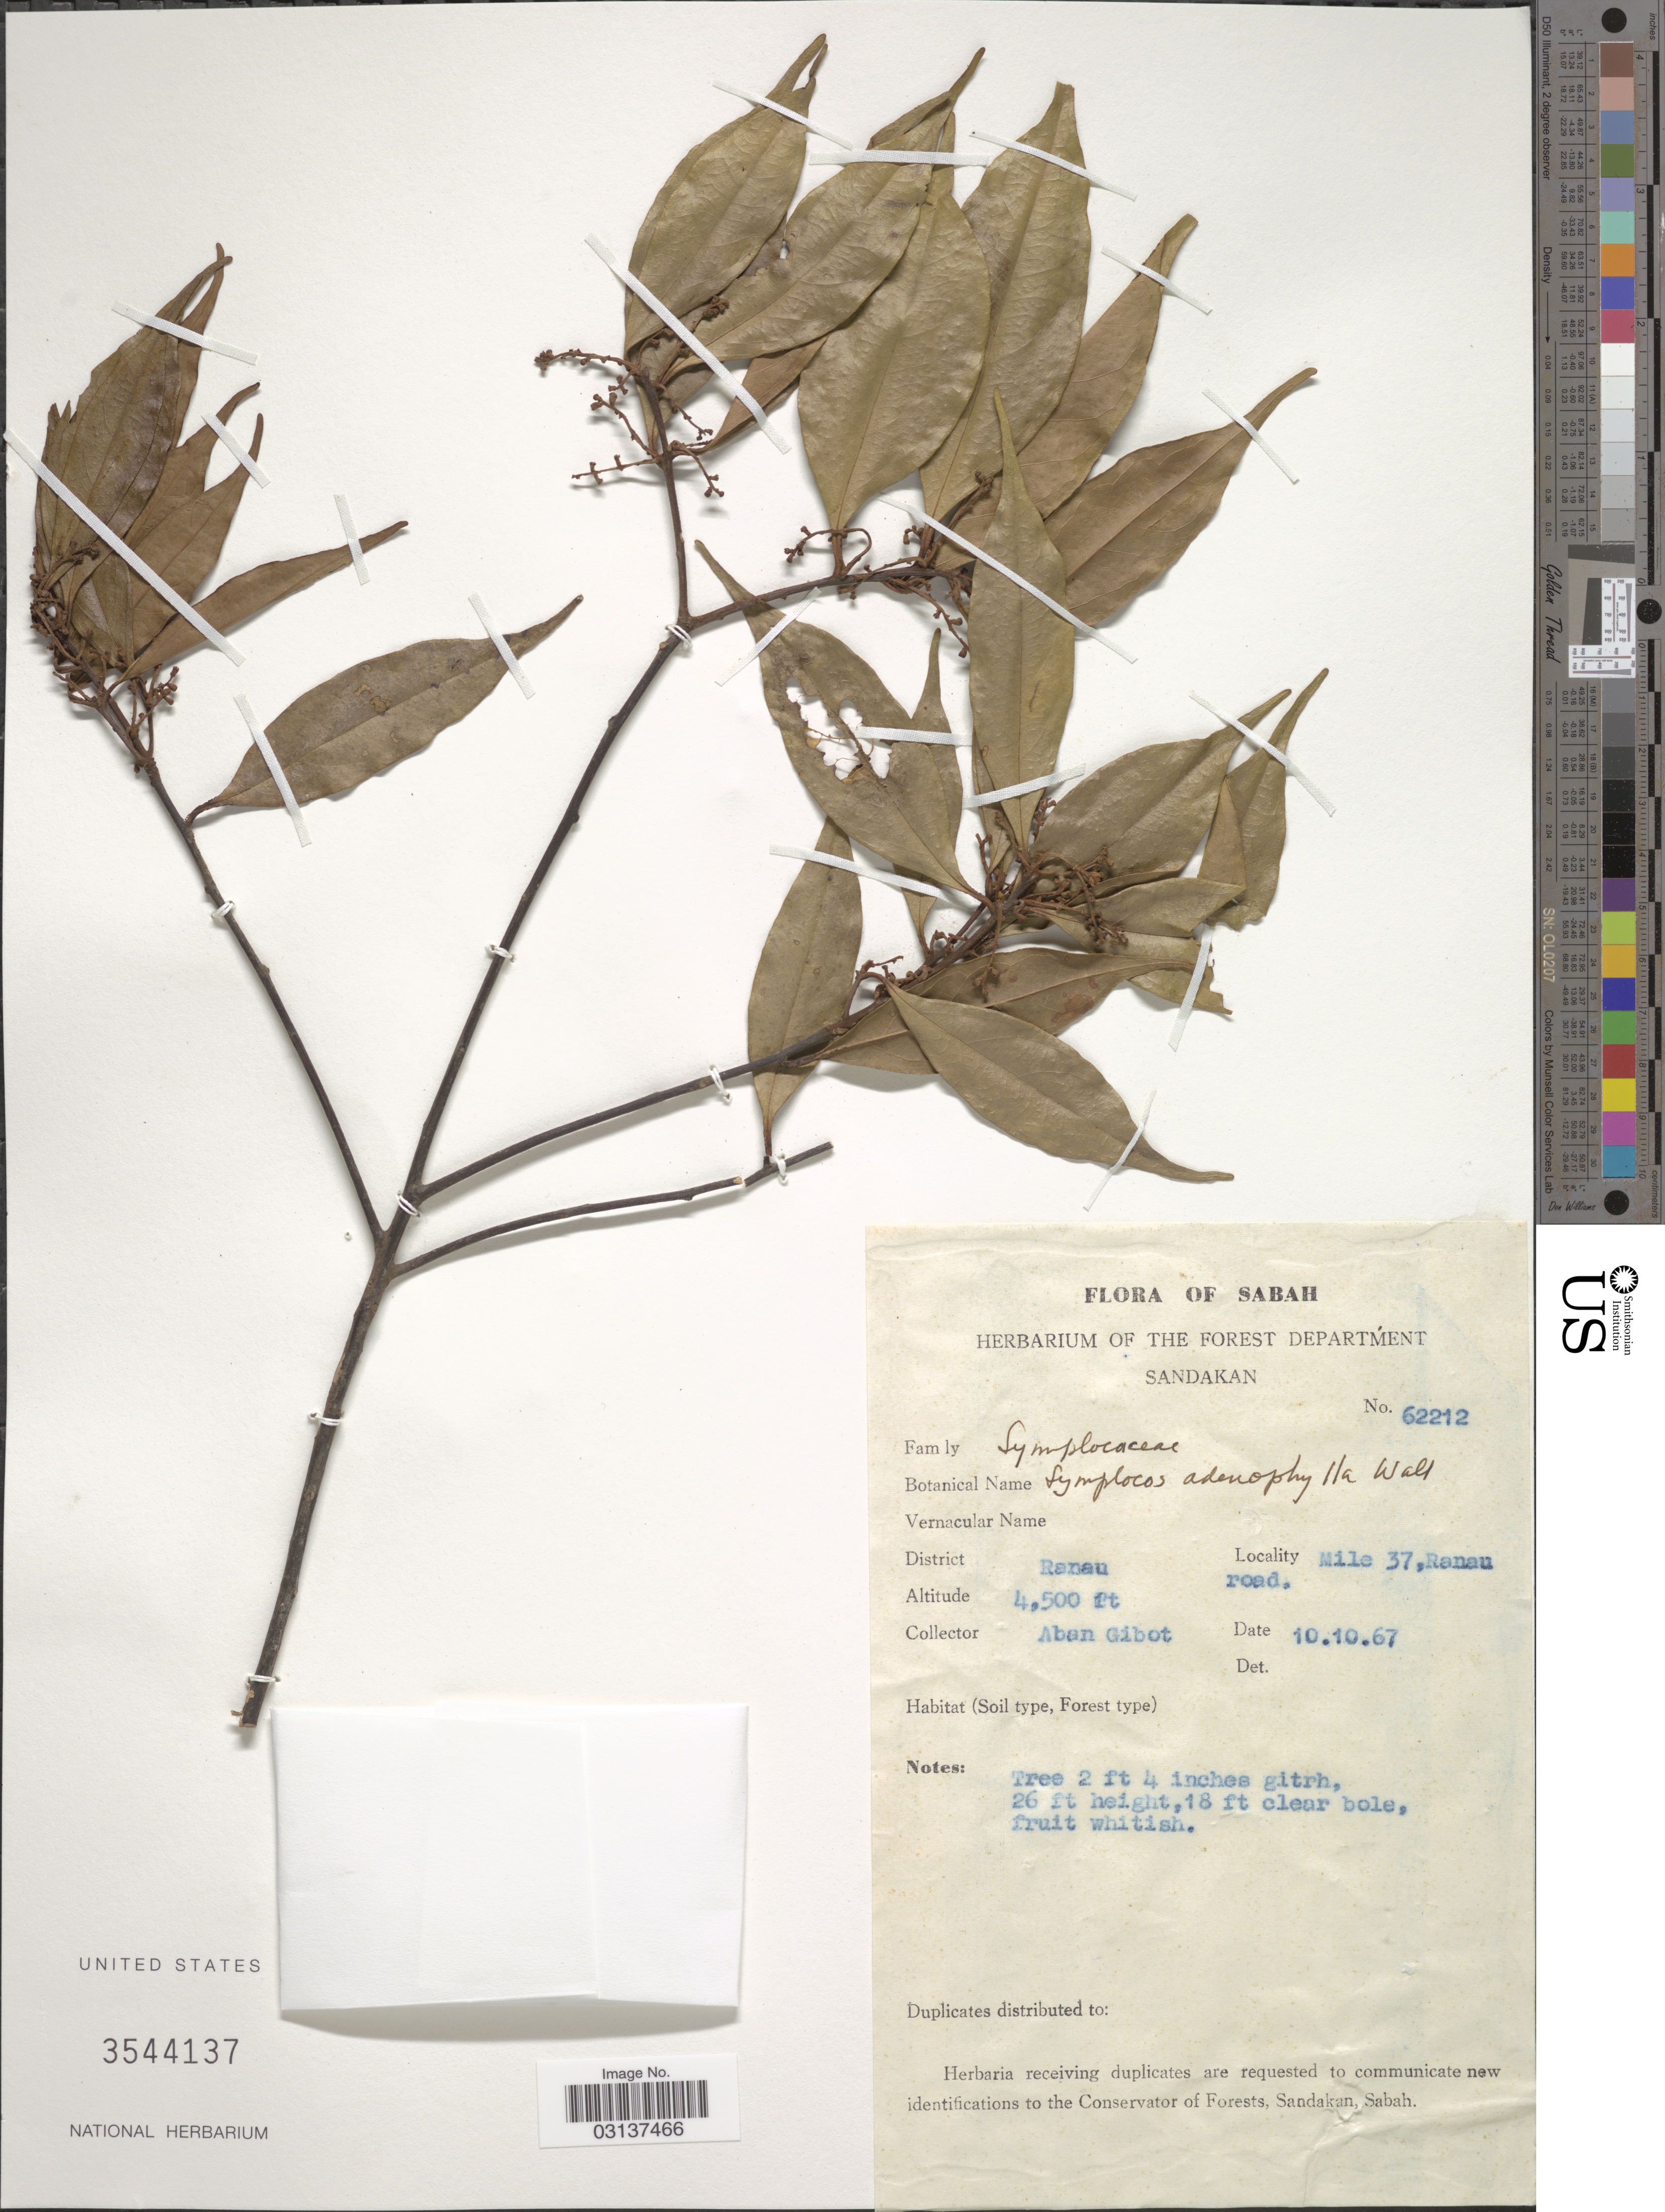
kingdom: Plantae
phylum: Tracheophyta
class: Magnoliopsida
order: Ericales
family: Symplocaceae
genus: Symplocos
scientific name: Symplocos adenophylla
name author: Wall. ex G. Don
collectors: A. Gibot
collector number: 62212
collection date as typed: Transcribed d/m/y: 10/10/67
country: Malaysia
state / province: Sabah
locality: District Ranau, Mile 37, Ranau road.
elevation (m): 1372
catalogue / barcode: US 3544137